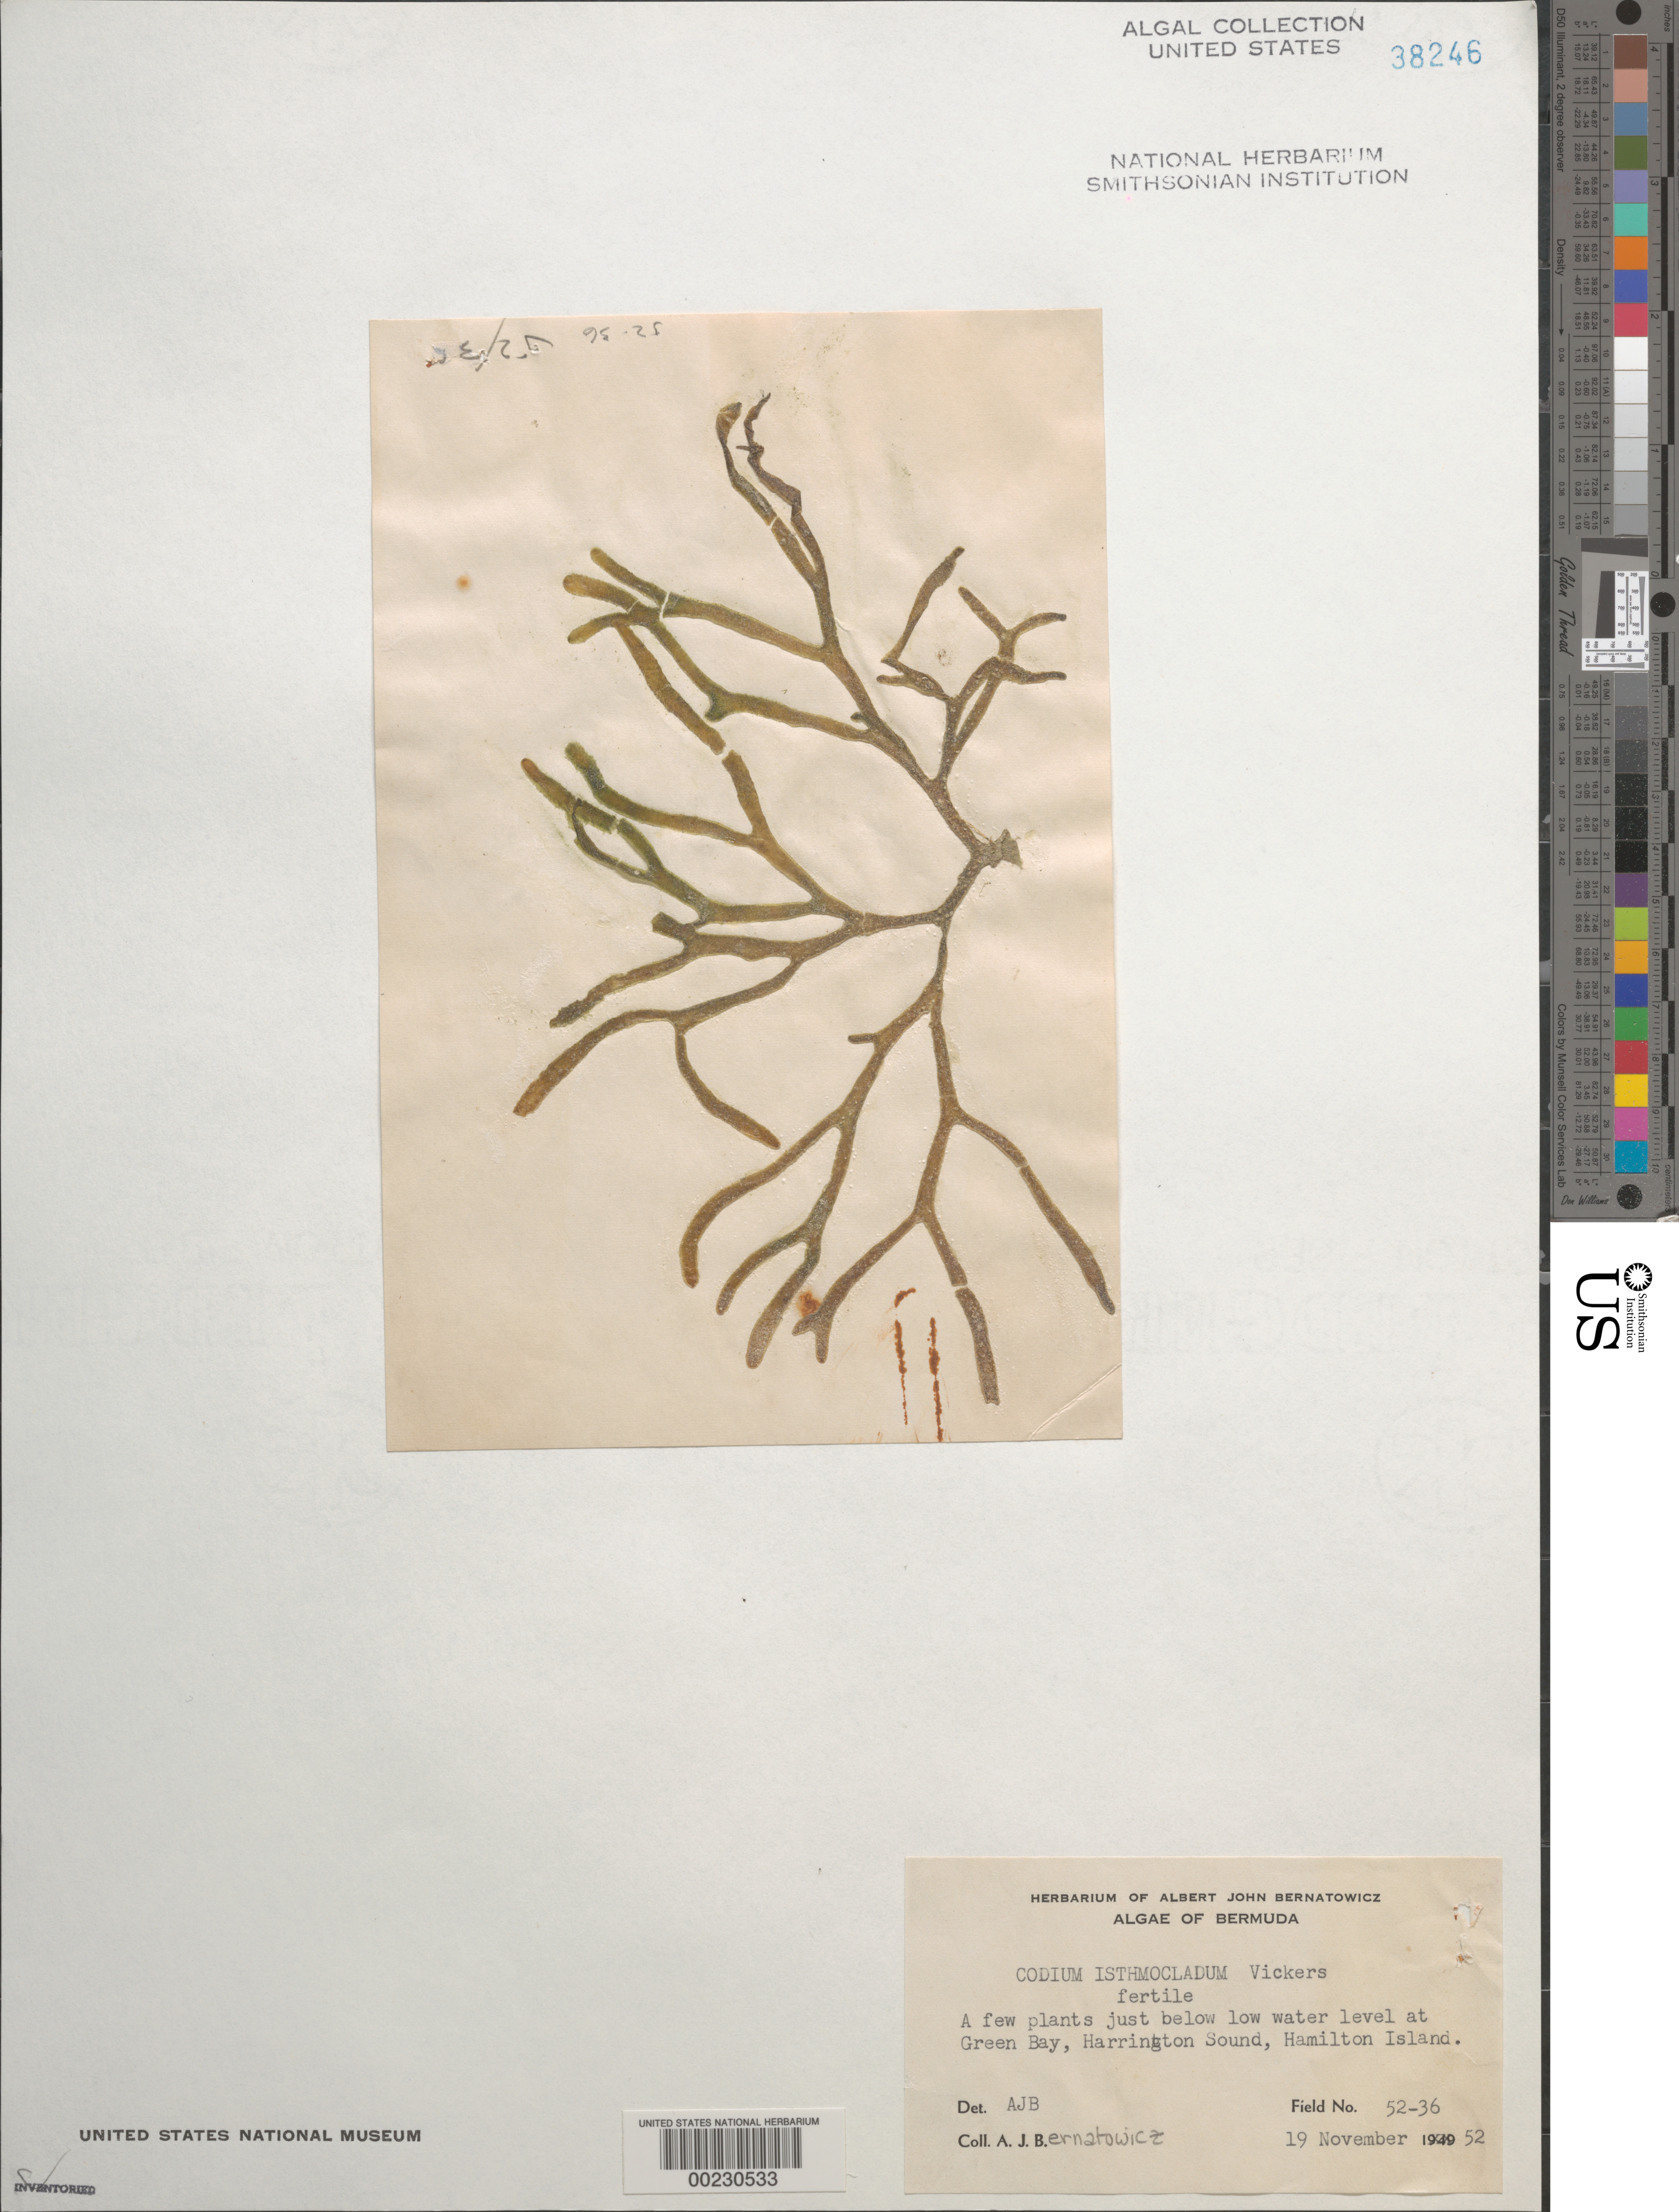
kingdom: Plantae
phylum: Chlorophyta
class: Ulvophyceae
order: Bryopsidales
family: Codiaceae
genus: Codium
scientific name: Codium isthmocladum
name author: Vickers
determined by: Bernatowicz, Albert John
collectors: A. Bernatowicz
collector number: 52-36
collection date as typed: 19 Nov 1952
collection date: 1952-11-19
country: Bermuda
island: Bermuda Island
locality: Green Bay, Harrington Sound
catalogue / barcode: US 38246